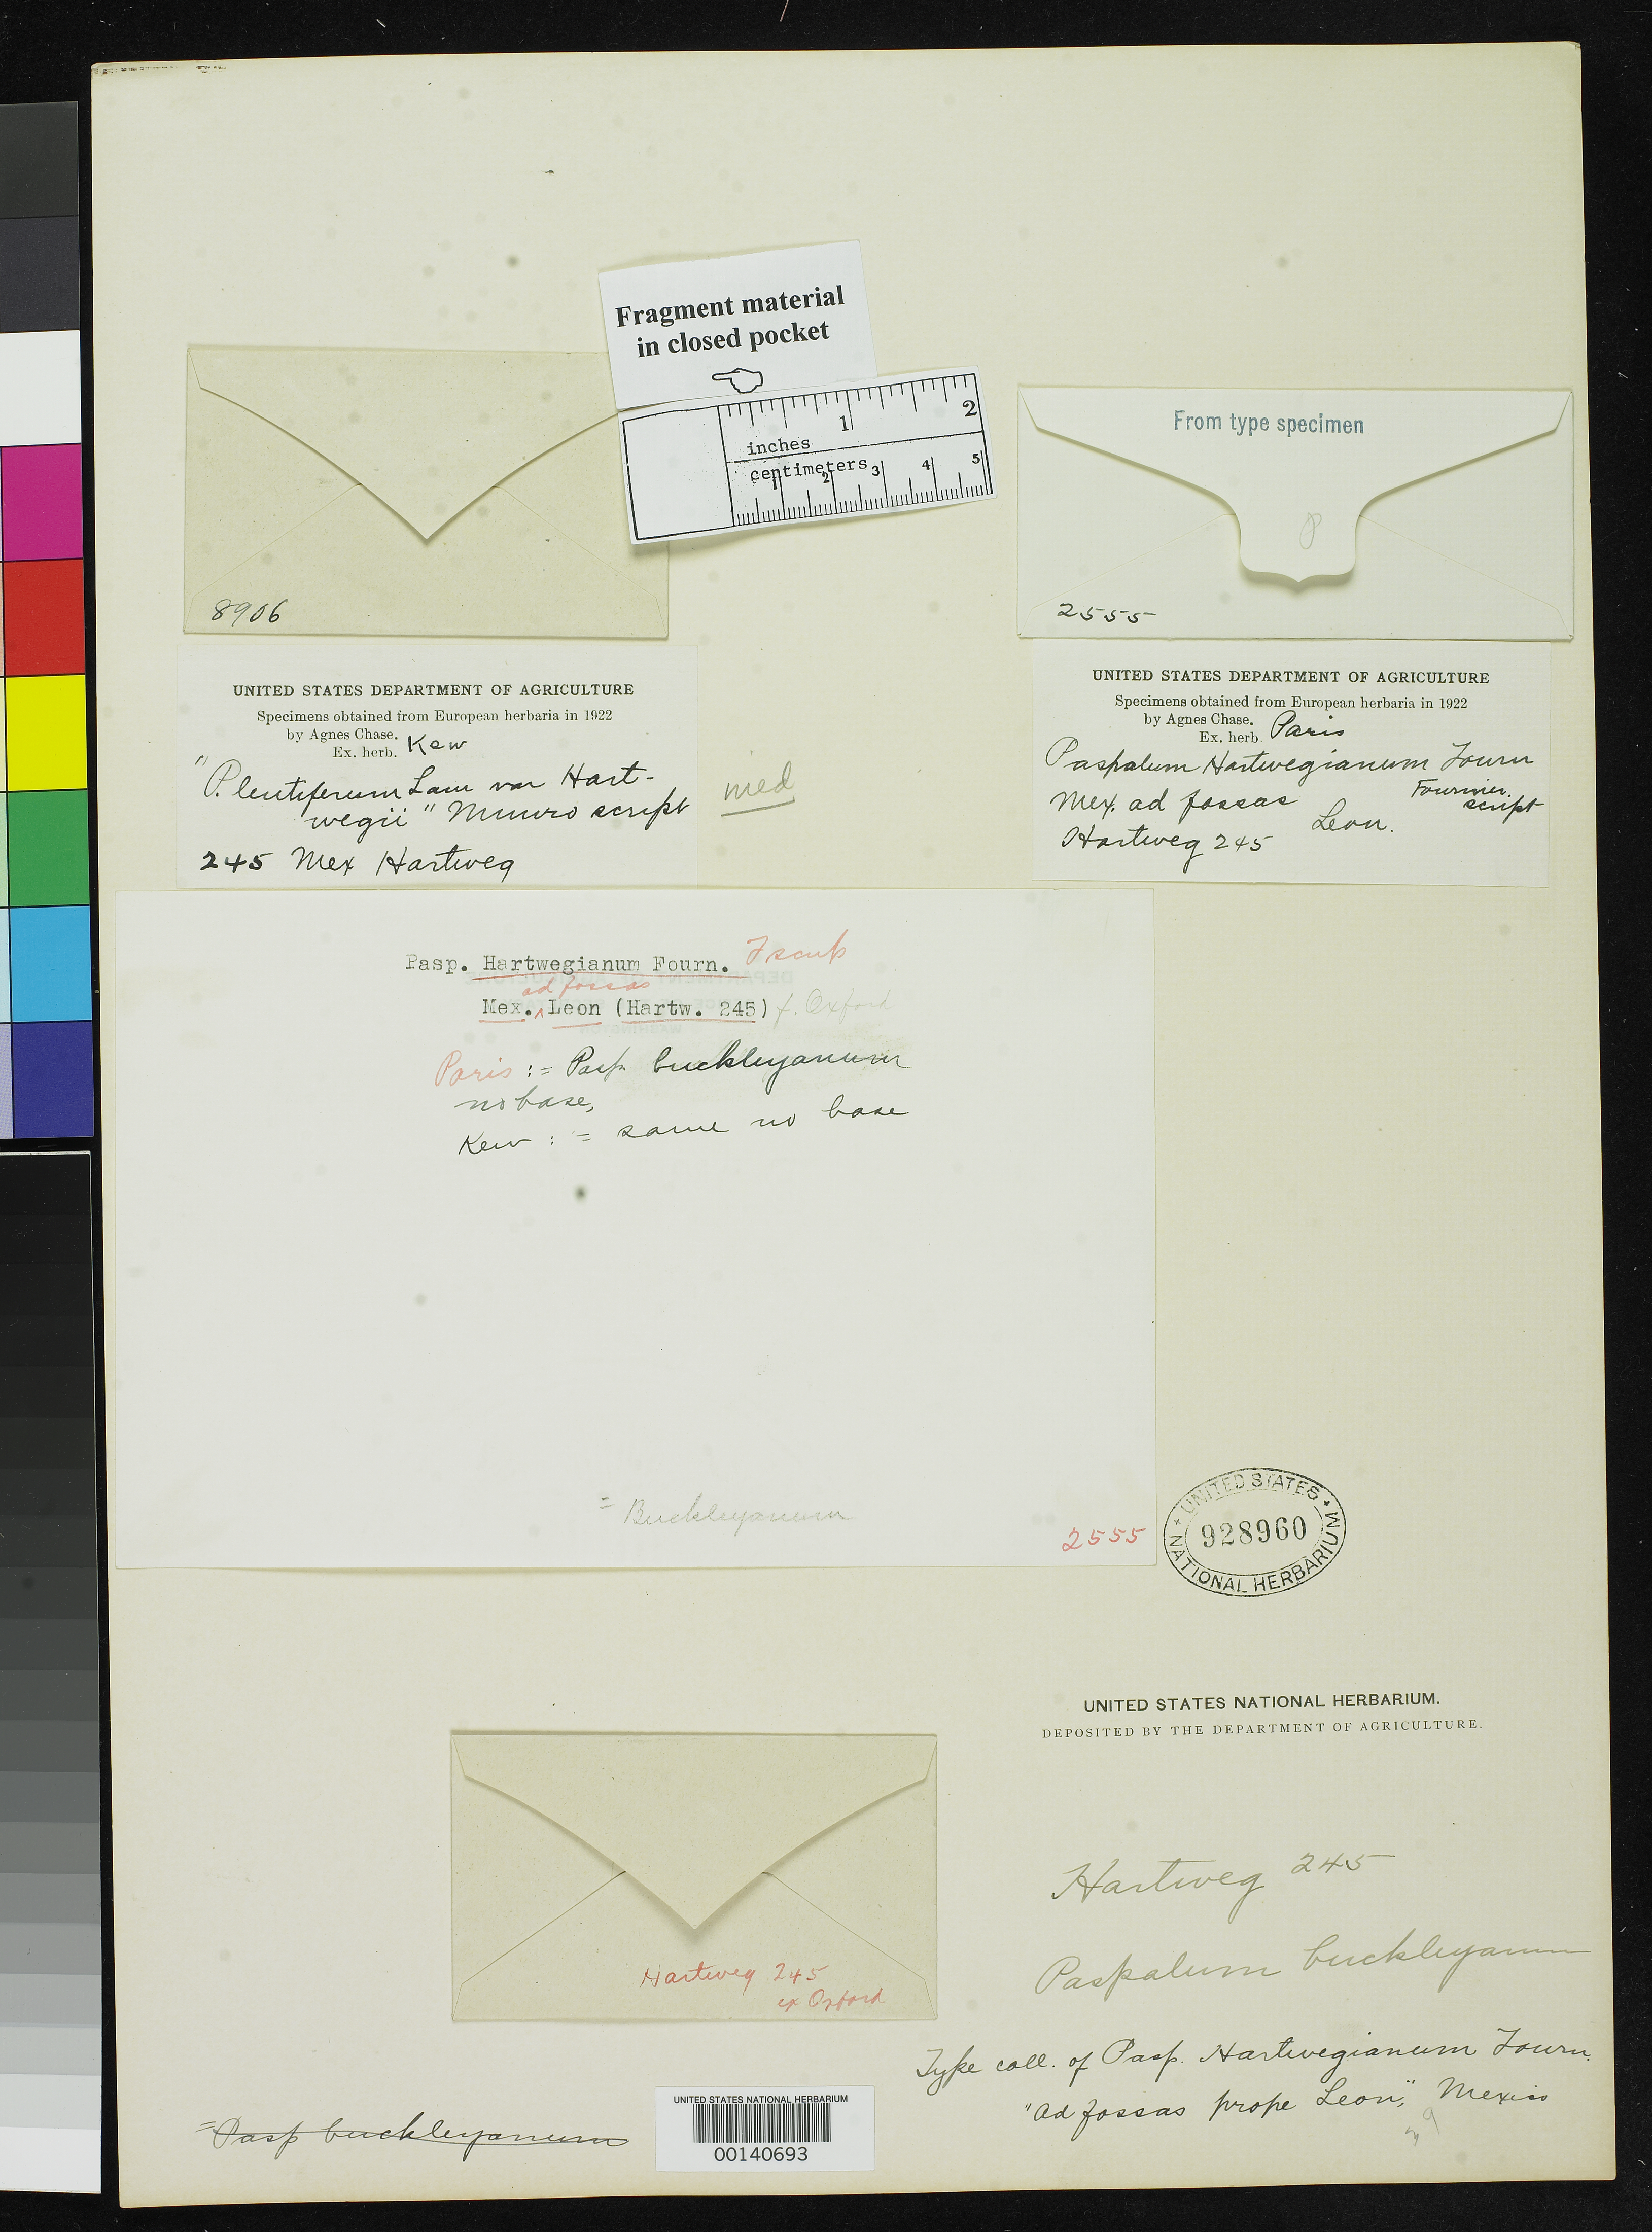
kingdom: Plantae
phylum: Tracheophyta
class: Liliopsida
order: Poales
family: Poaceae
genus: Paspalum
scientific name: Paspalum hartwegianum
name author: E. Fourn.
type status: Type Fragment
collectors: K. Hartweg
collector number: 245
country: Mexico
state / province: Guanajuato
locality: Near Leon.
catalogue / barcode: US 928960